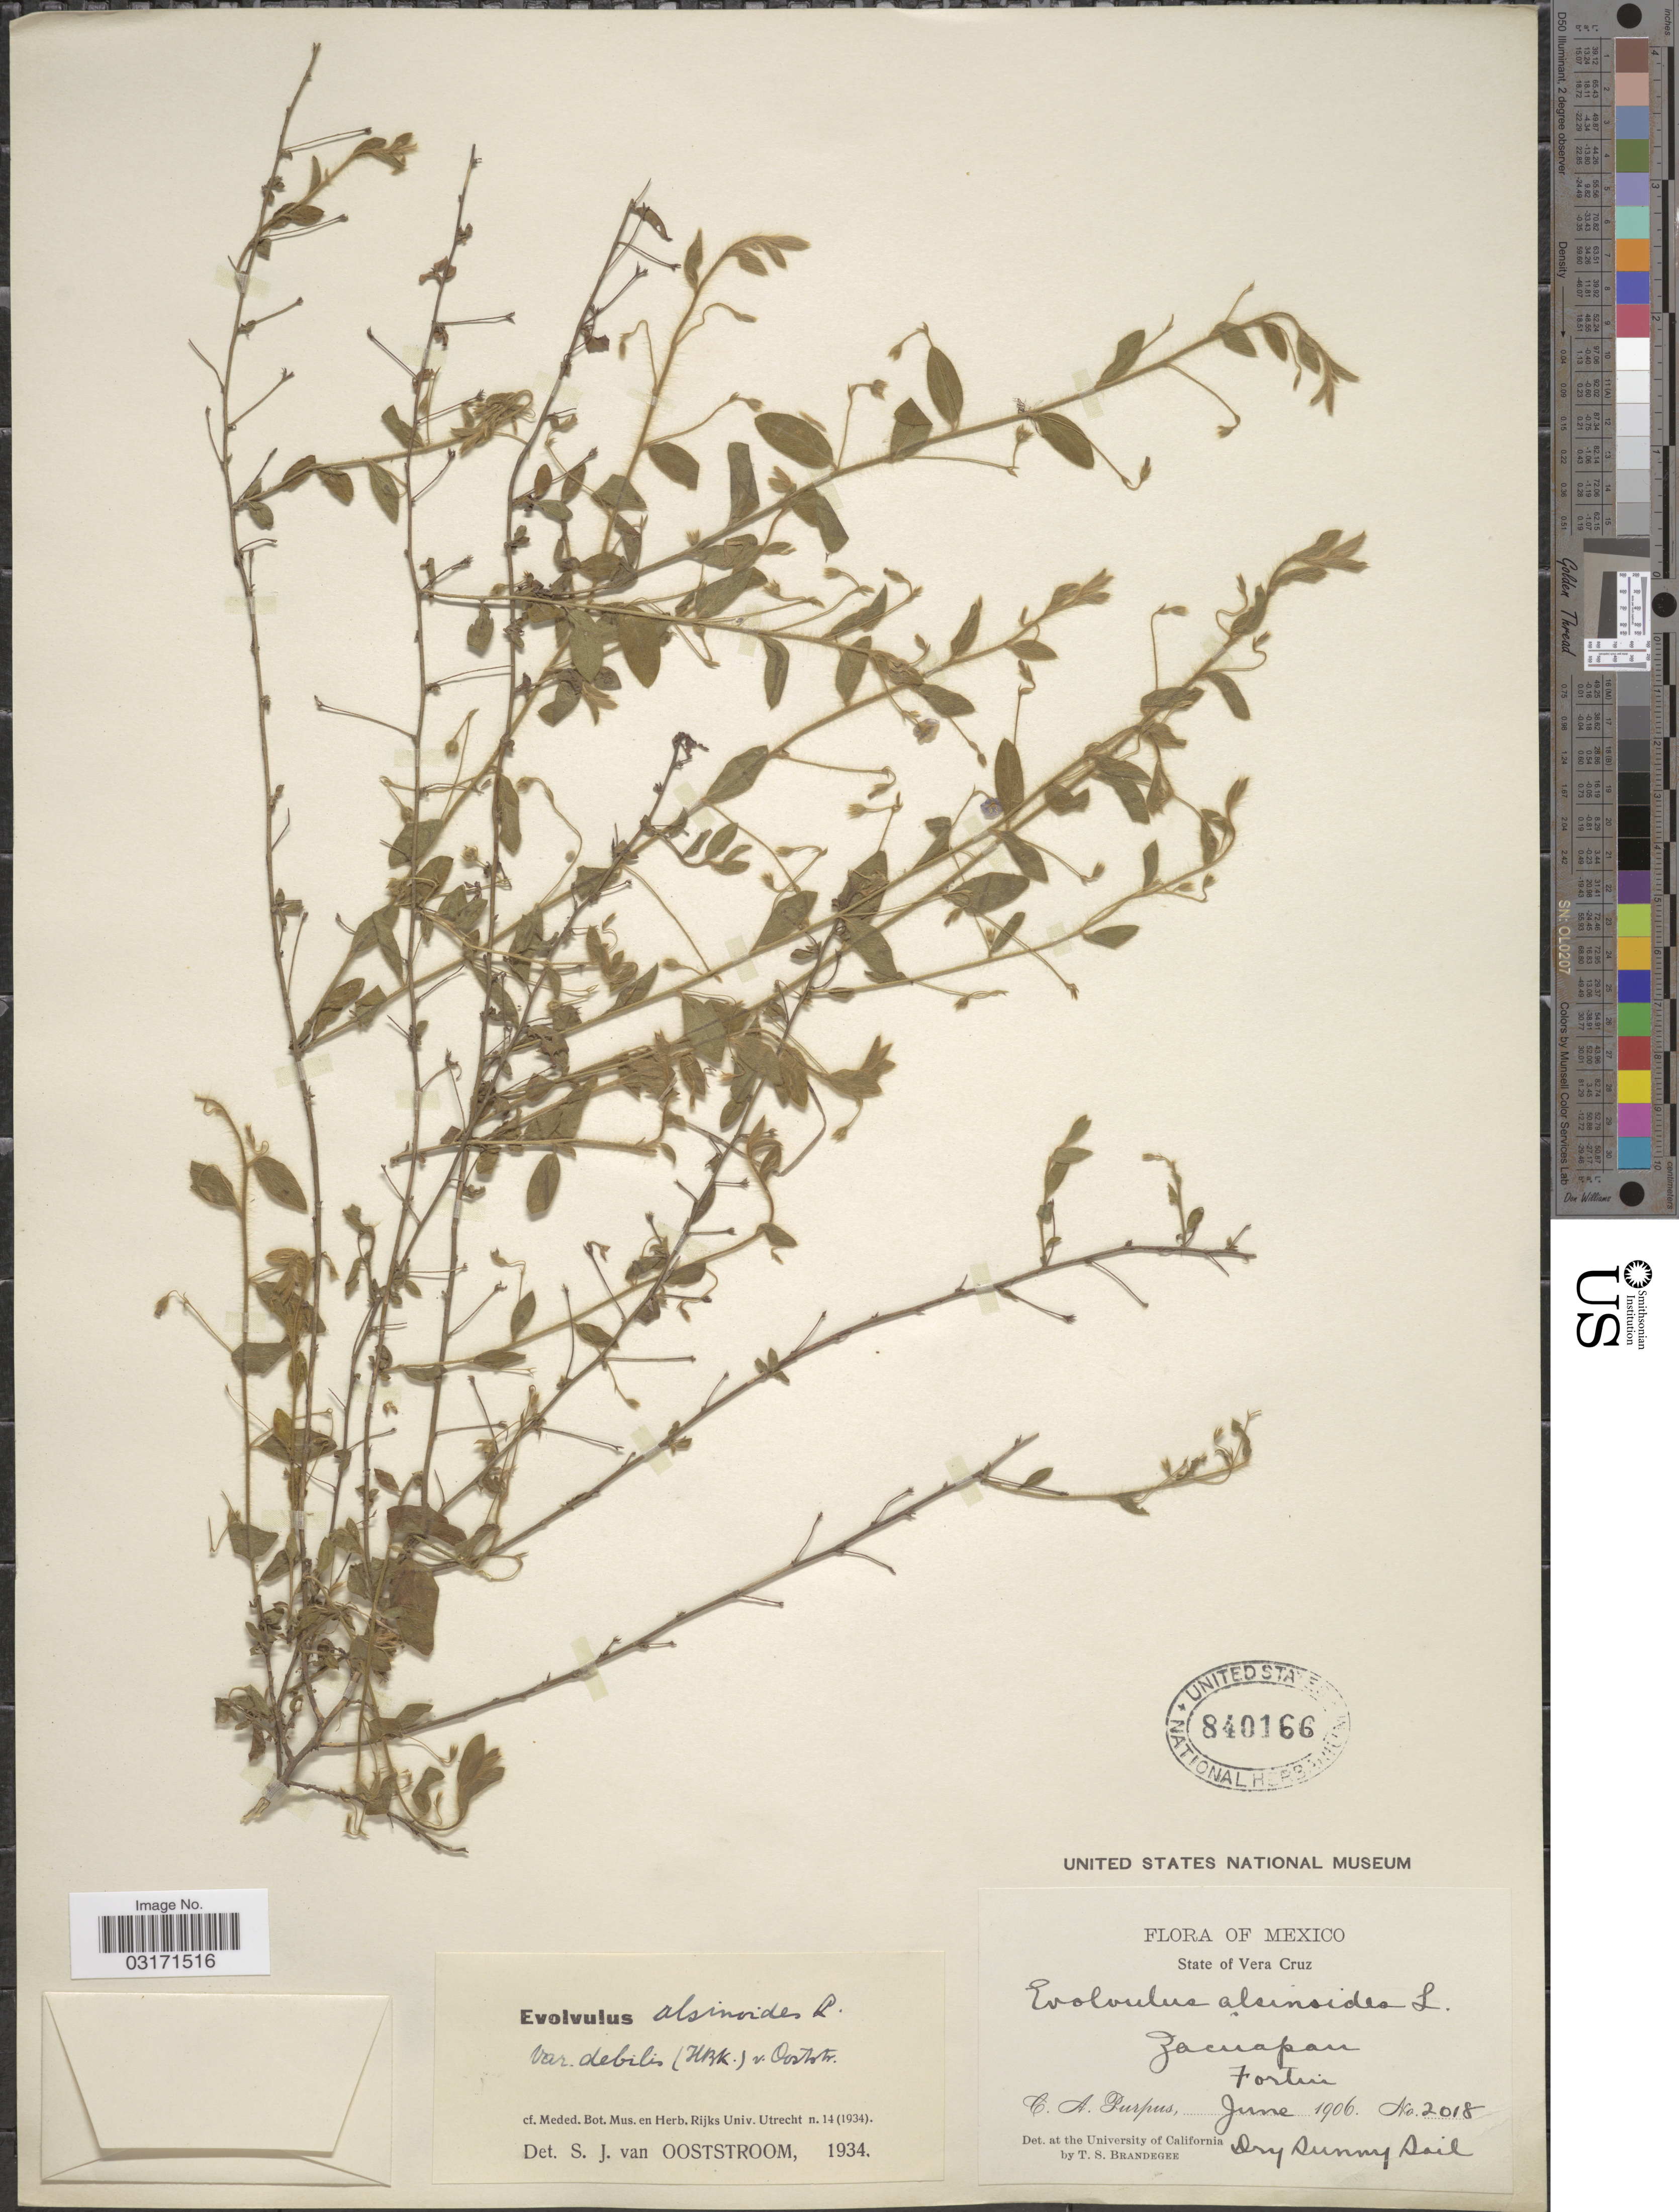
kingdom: Plantae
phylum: Tracheophyta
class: Magnoliopsida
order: Solanales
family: Convolvulaceae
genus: Evolvulus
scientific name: Evolvulus alsinoides var. debilis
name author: (Kunth) Ooststr.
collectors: C. A. Purpus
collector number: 2018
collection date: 1906-06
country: Mexico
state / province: Veracruz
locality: State of Vera Cruz, Zacuapan, Fortin.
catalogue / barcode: US 840166